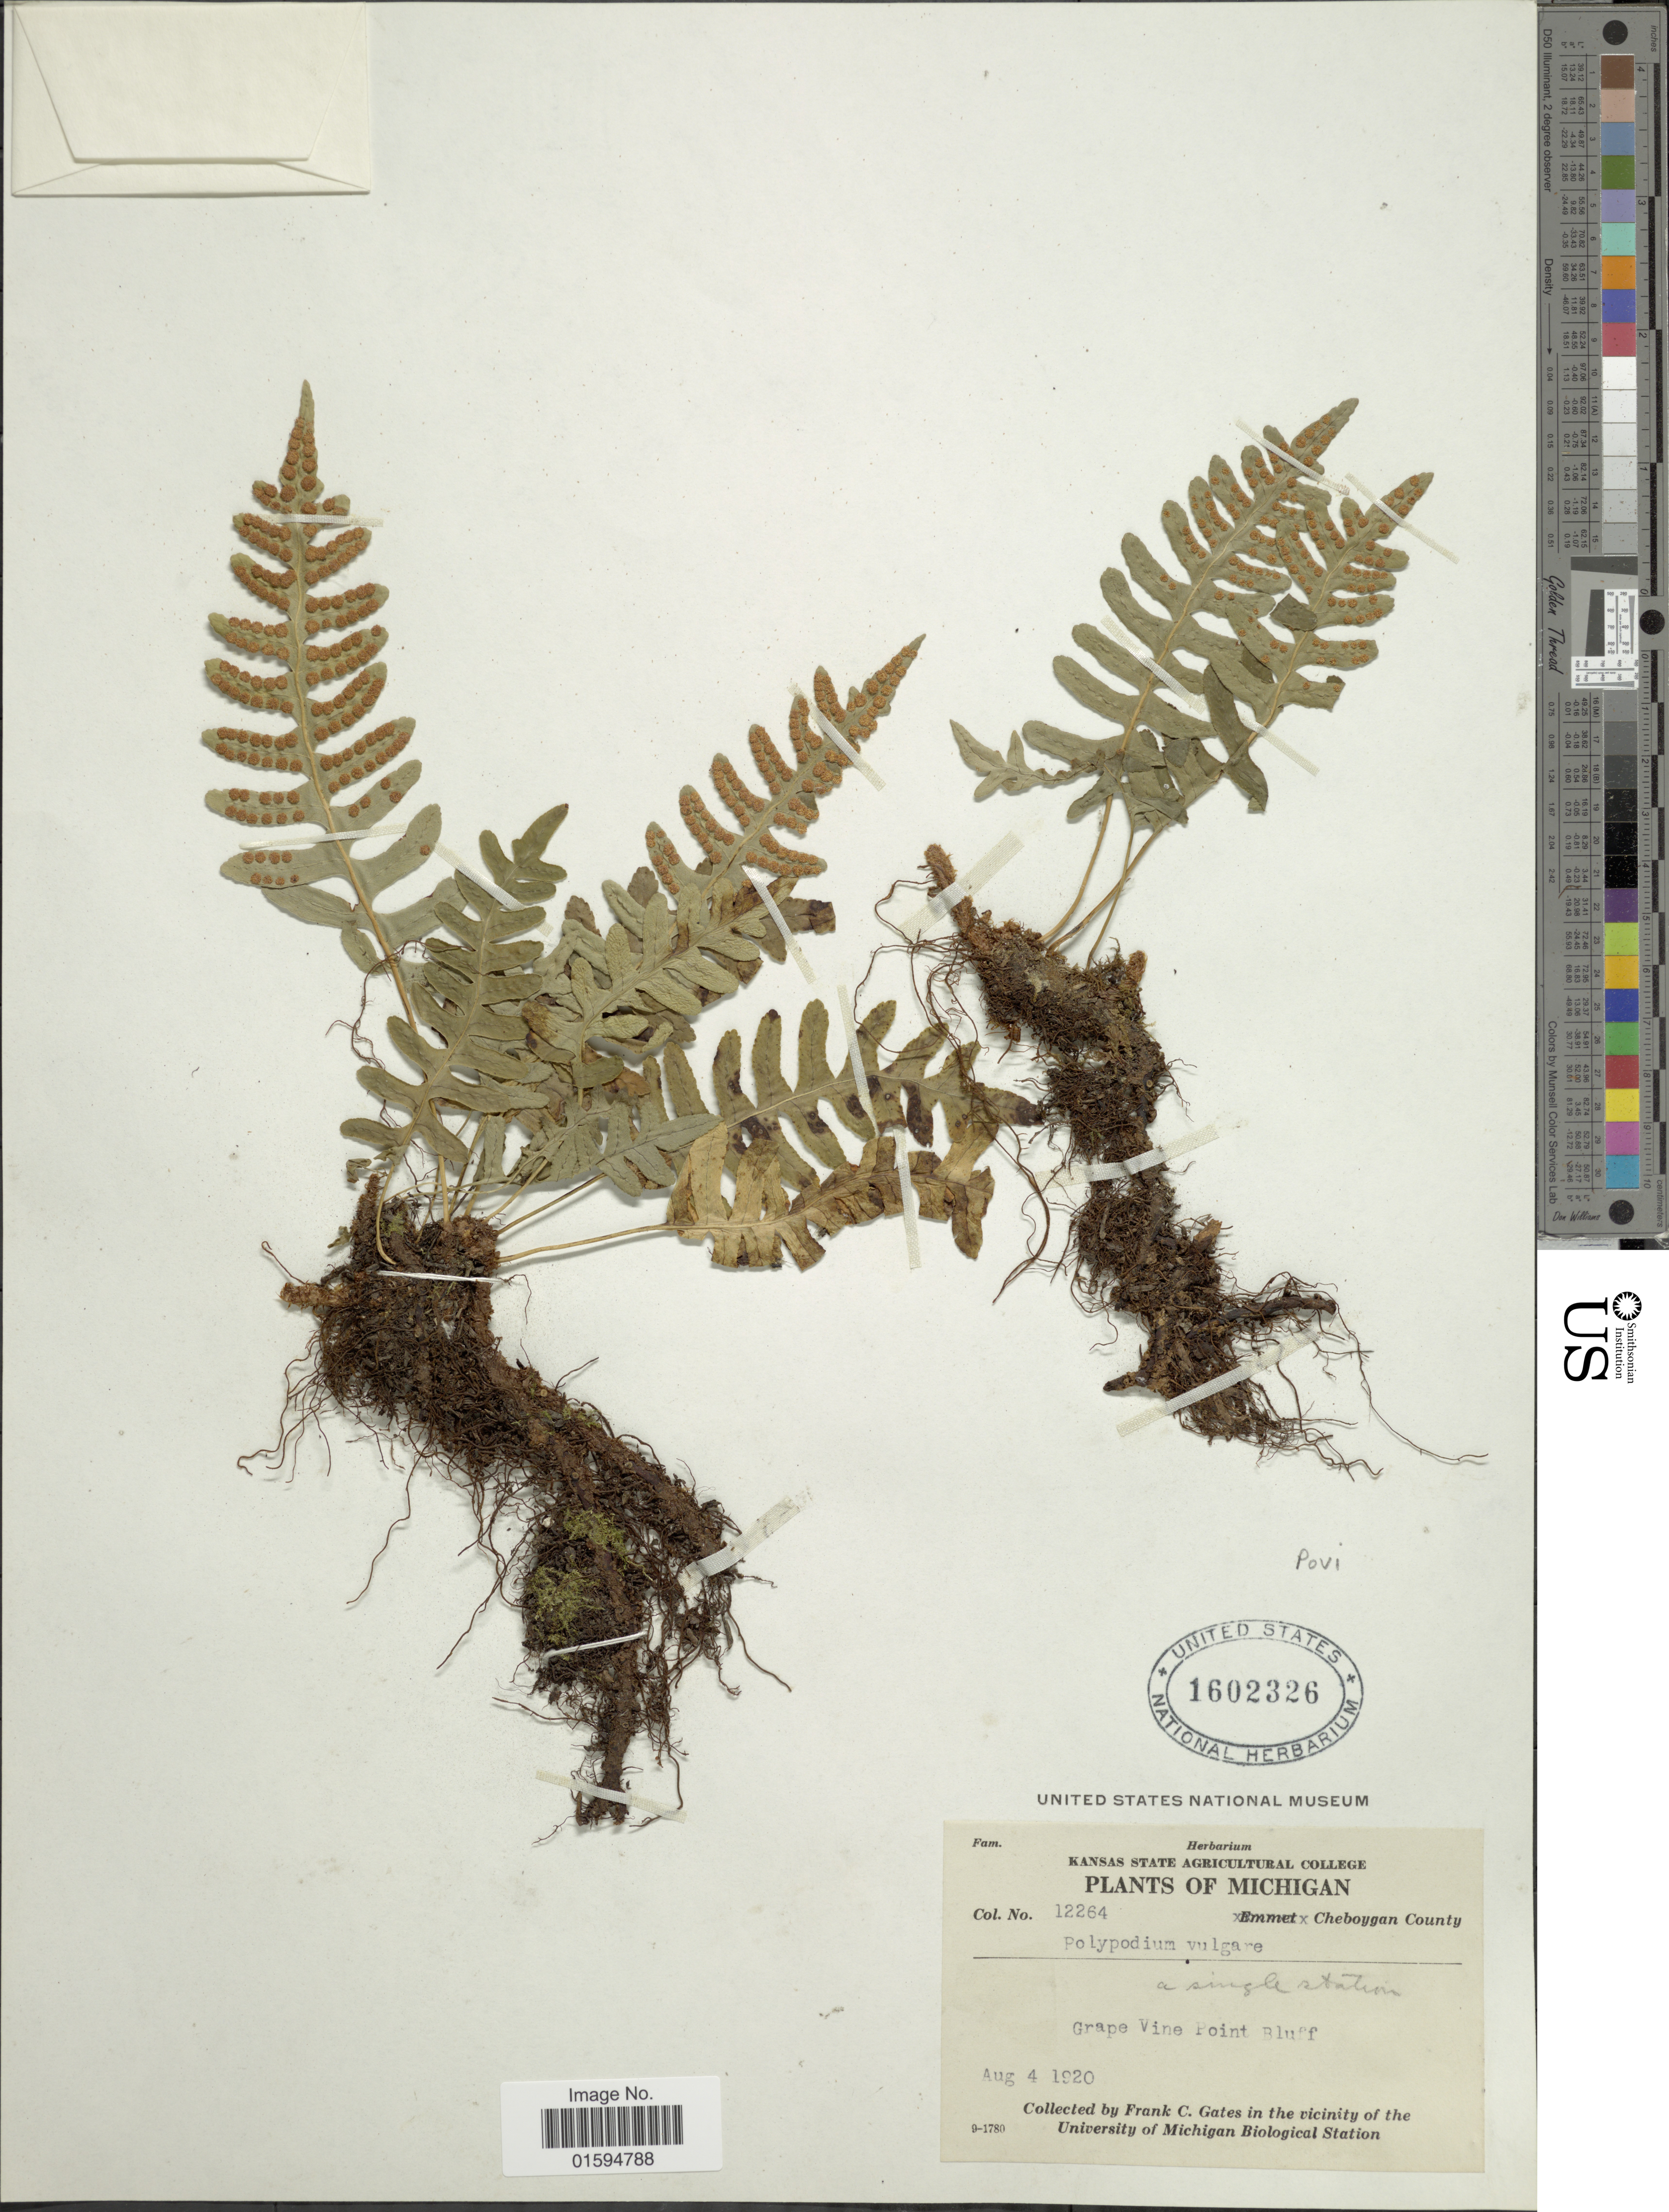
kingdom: Plantae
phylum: Tracheophyta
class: Polypodiopsida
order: Polypodiales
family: Polypodiaceae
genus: Polypodium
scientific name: Polypodium virginianum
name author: L.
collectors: F. C. Gates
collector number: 12264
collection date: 1920-08-04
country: United States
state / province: Michigan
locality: Cheboygan County, Grape vine Point Bluff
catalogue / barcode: US 1602326